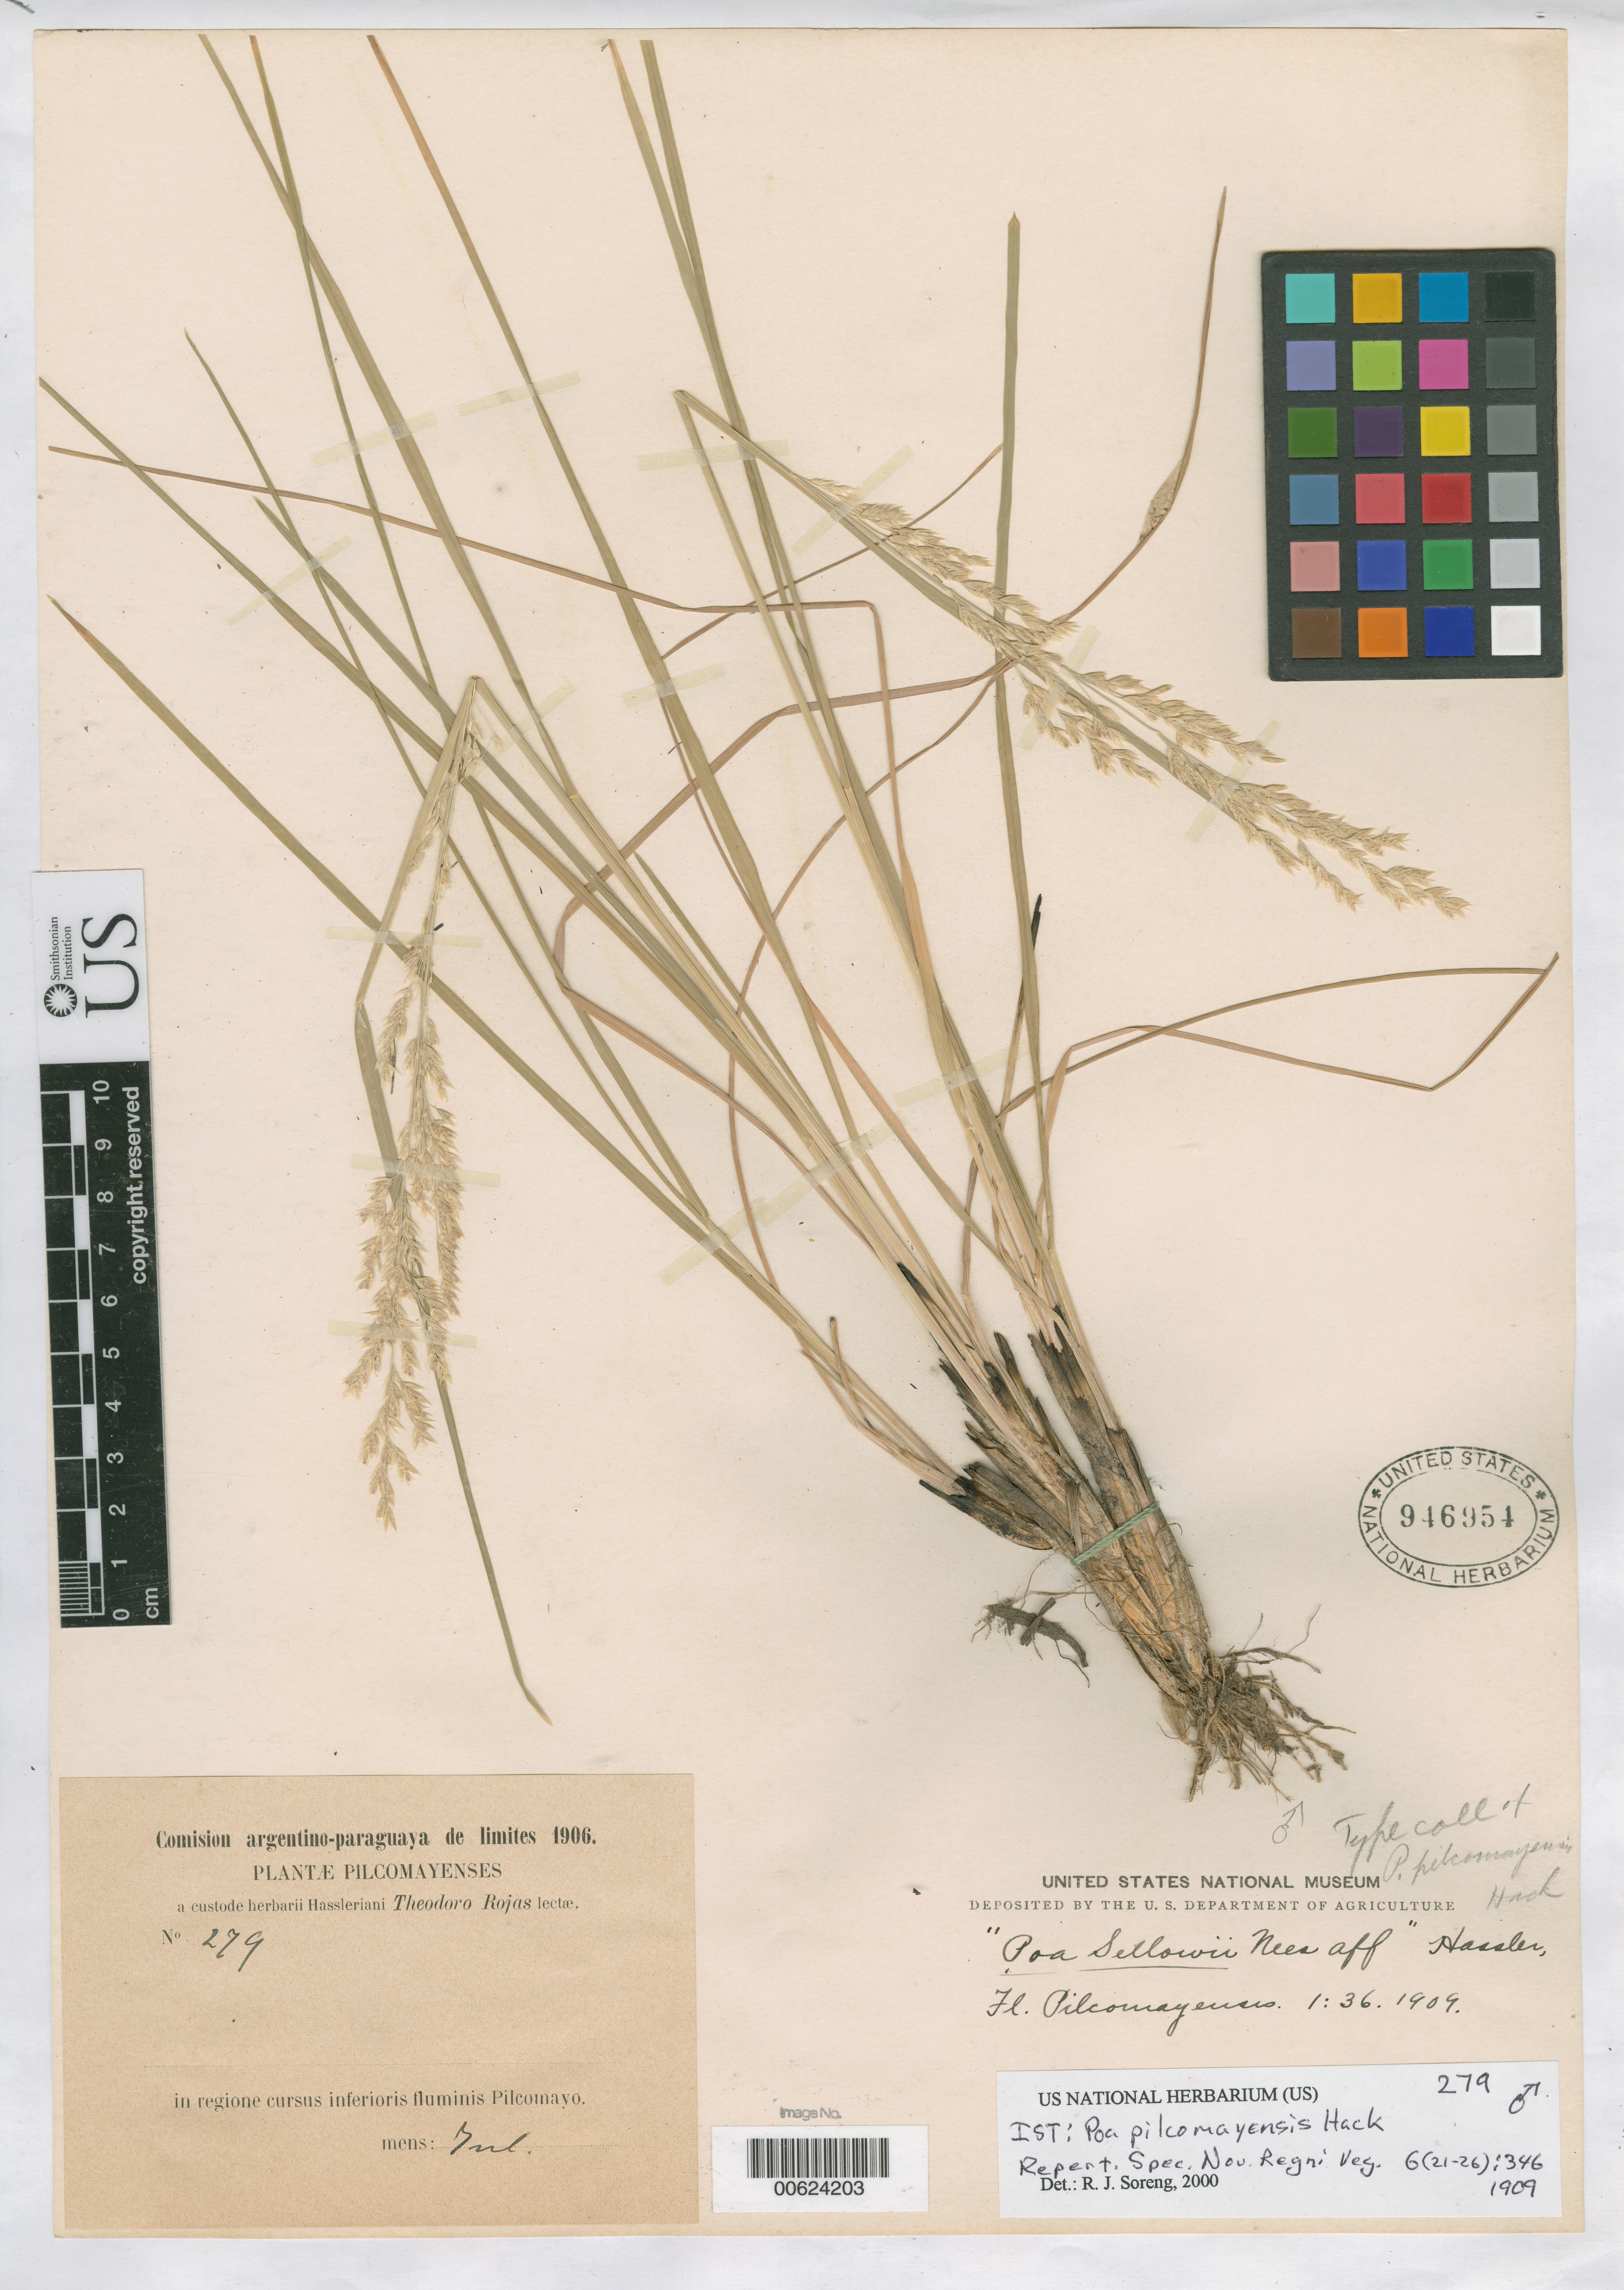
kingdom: Plantae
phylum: Tracheophyta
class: Liliopsida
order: Poales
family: Poaceae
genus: Poa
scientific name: Poa pilcomayensis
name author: Hack.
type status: Isotype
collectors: T. Rojas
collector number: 279 a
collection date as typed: Jul 1906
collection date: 1906-07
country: Paraguay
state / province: Boquerón / Presidente Hayes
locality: Pilcomayo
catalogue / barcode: US 946954